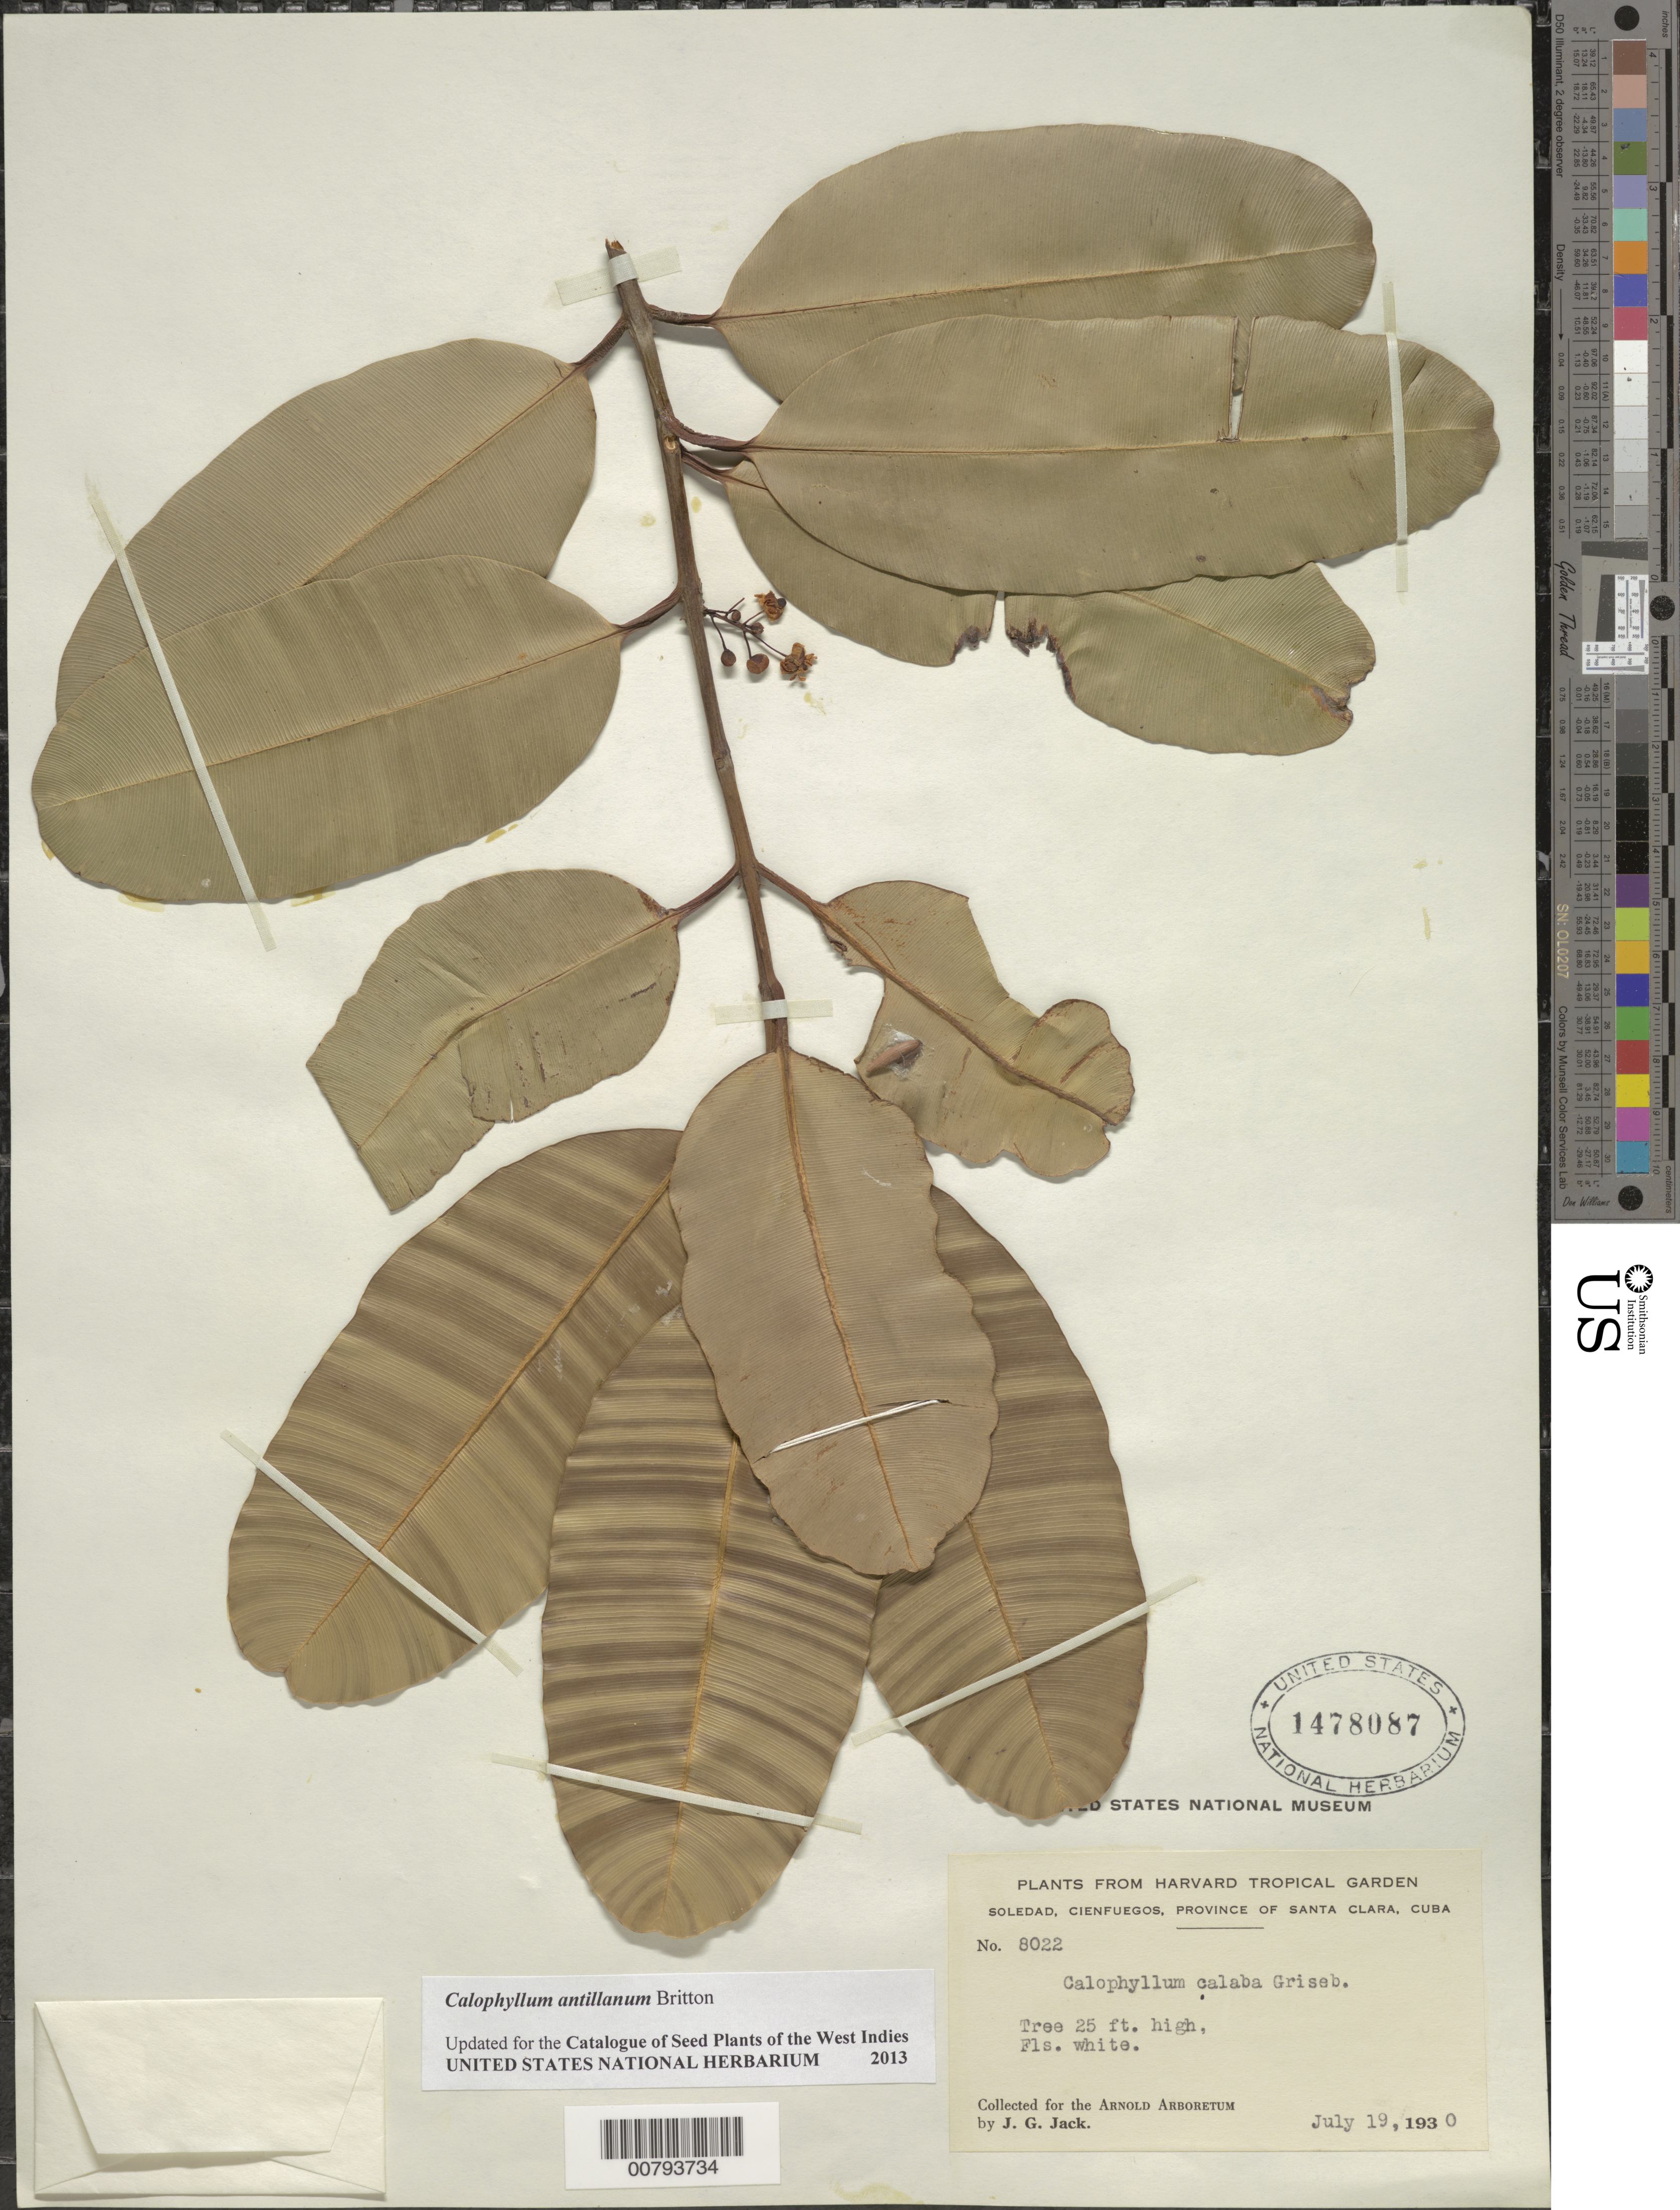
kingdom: Plantae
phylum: Tracheophyta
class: Magnoliopsida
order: Malpighiales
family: Calophyllaceae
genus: Calophyllum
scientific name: Calophyllum antillanum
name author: Britton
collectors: J. G. Jack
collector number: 8022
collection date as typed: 19 Jul 1930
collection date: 1930-07-19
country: Cuba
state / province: Santa Clara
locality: Soledad, Cienfuegos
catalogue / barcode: US 1478087